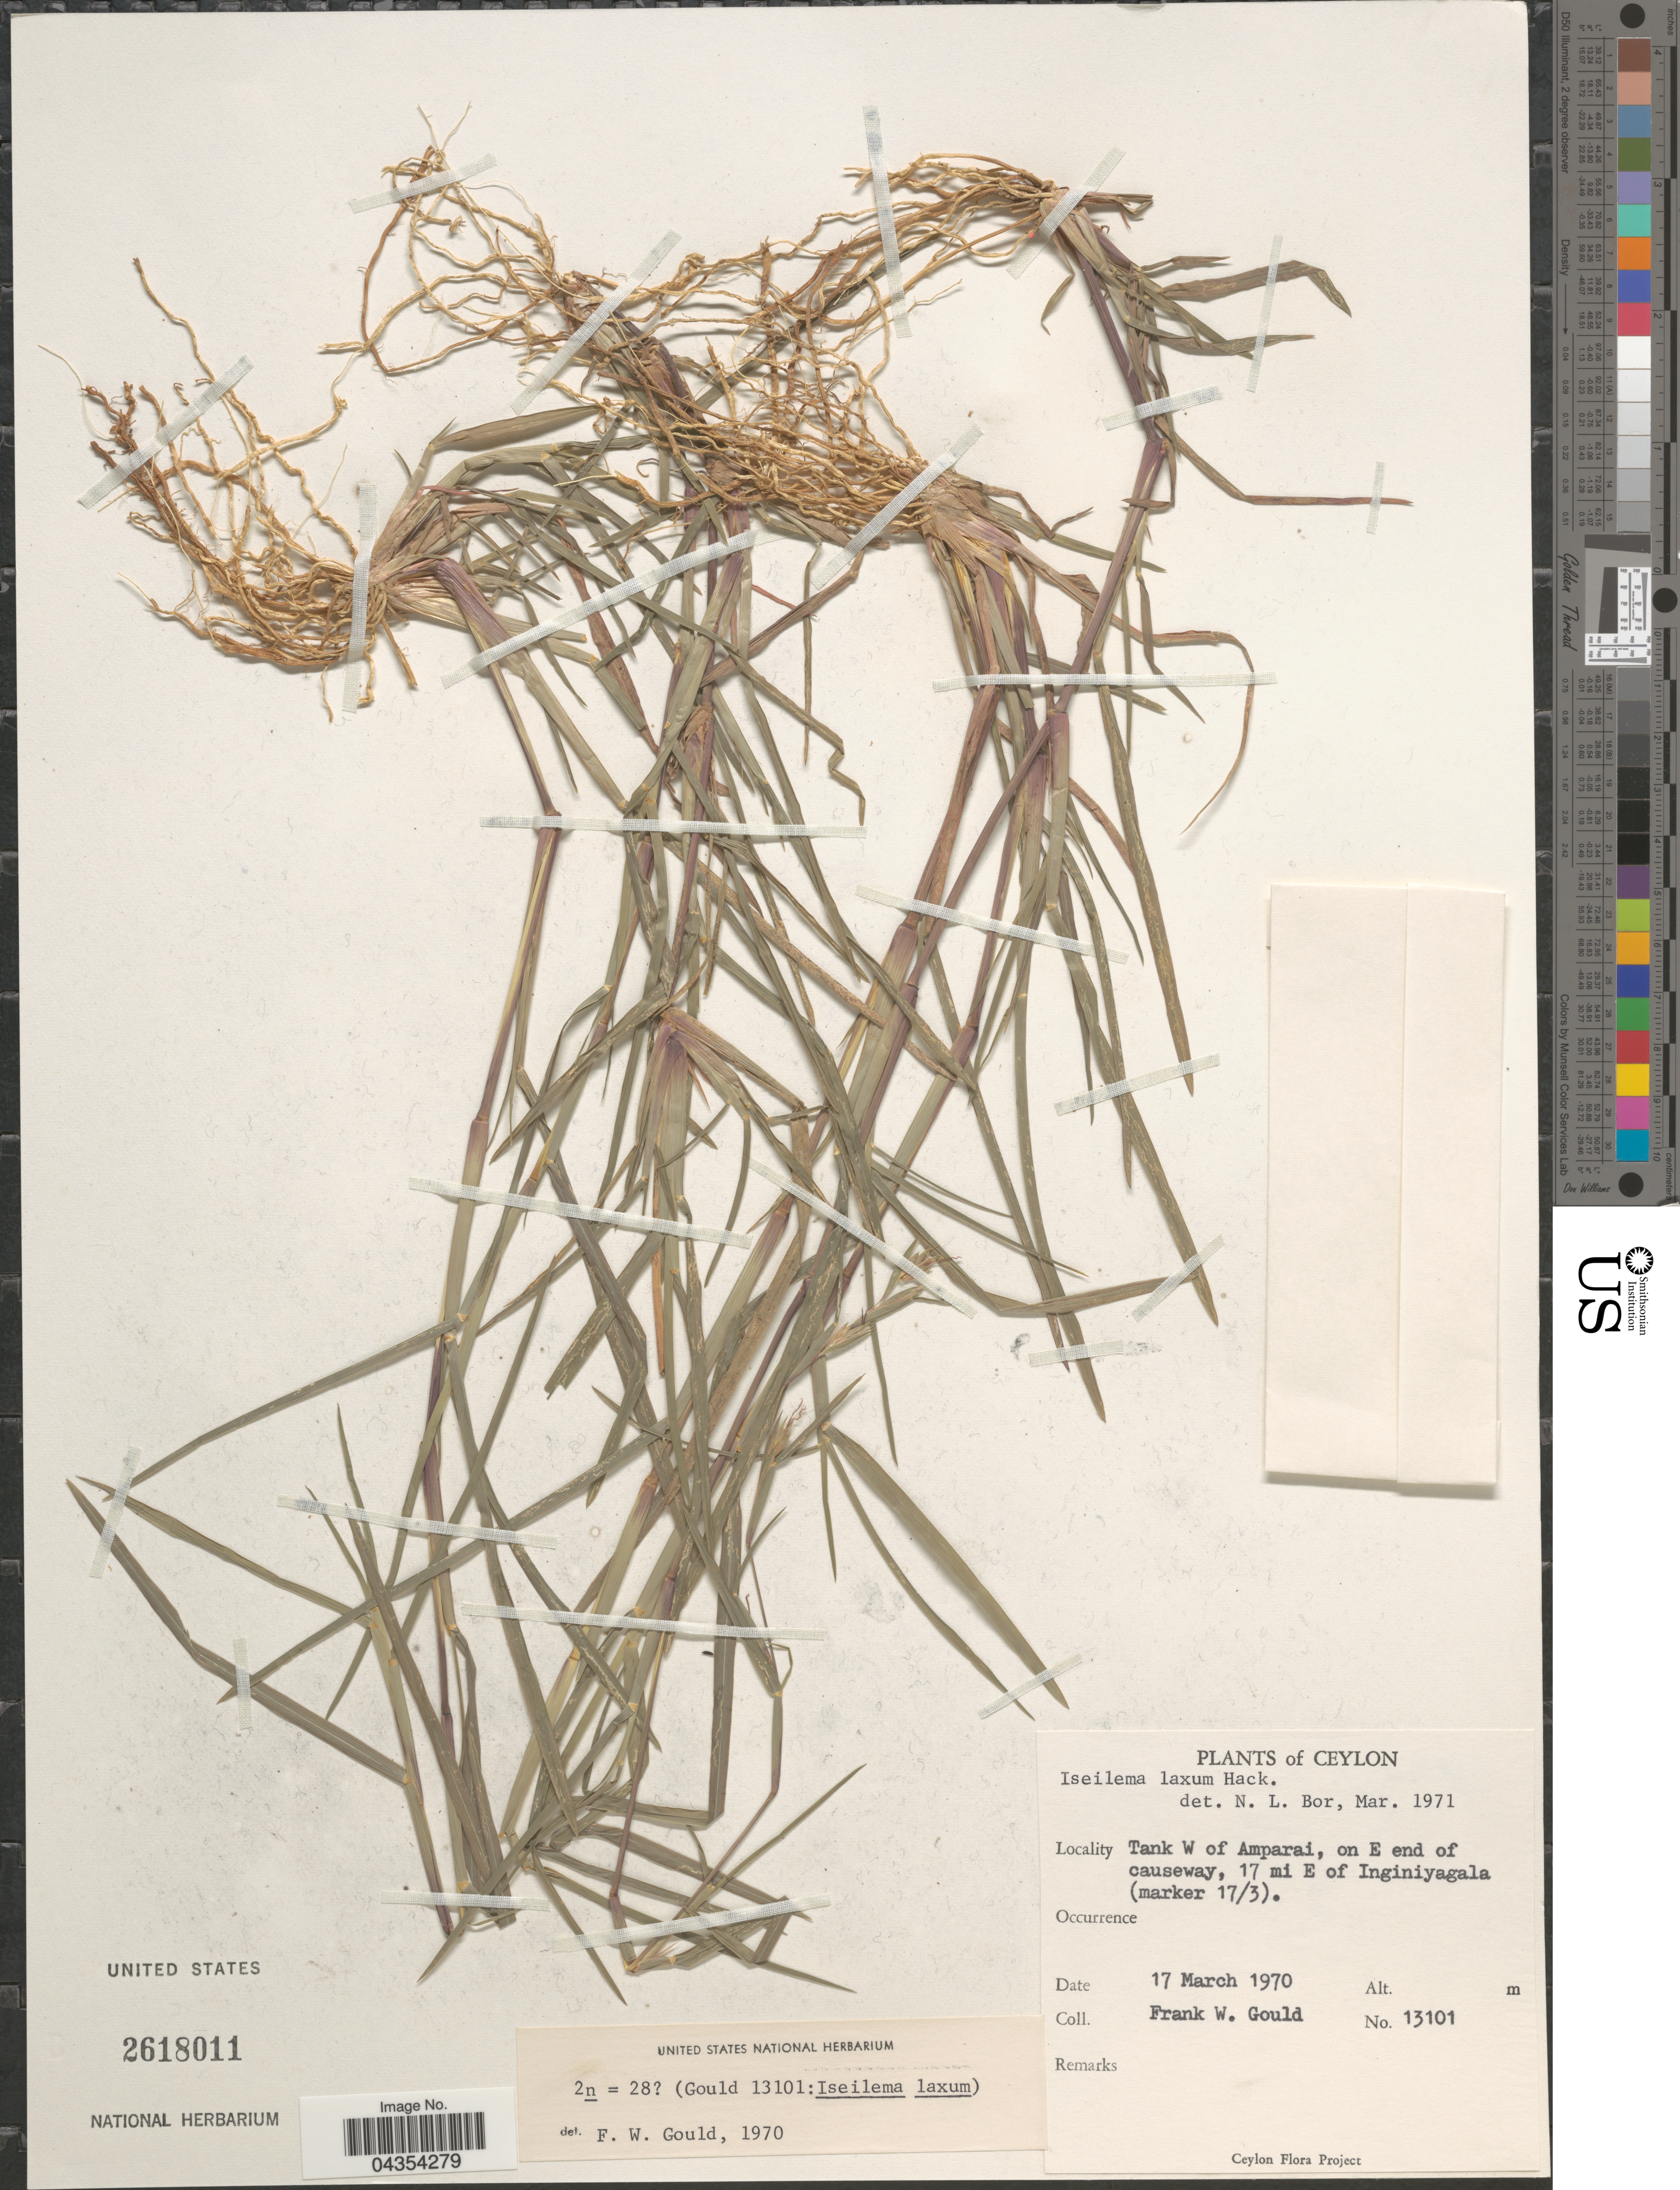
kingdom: Plantae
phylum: Tracheophyta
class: Liliopsida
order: Poales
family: Poaceae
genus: Iseilema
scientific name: Iseilema jainiana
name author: P. Umam. & P. Daniel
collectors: F. W. Gould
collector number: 13101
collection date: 1970-03-17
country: Sri Lanka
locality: Ceylon. Tank W of Amparai, on E end of causeway, 17 mi E of Inginiyagala (marker 17/3).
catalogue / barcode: US 2618011